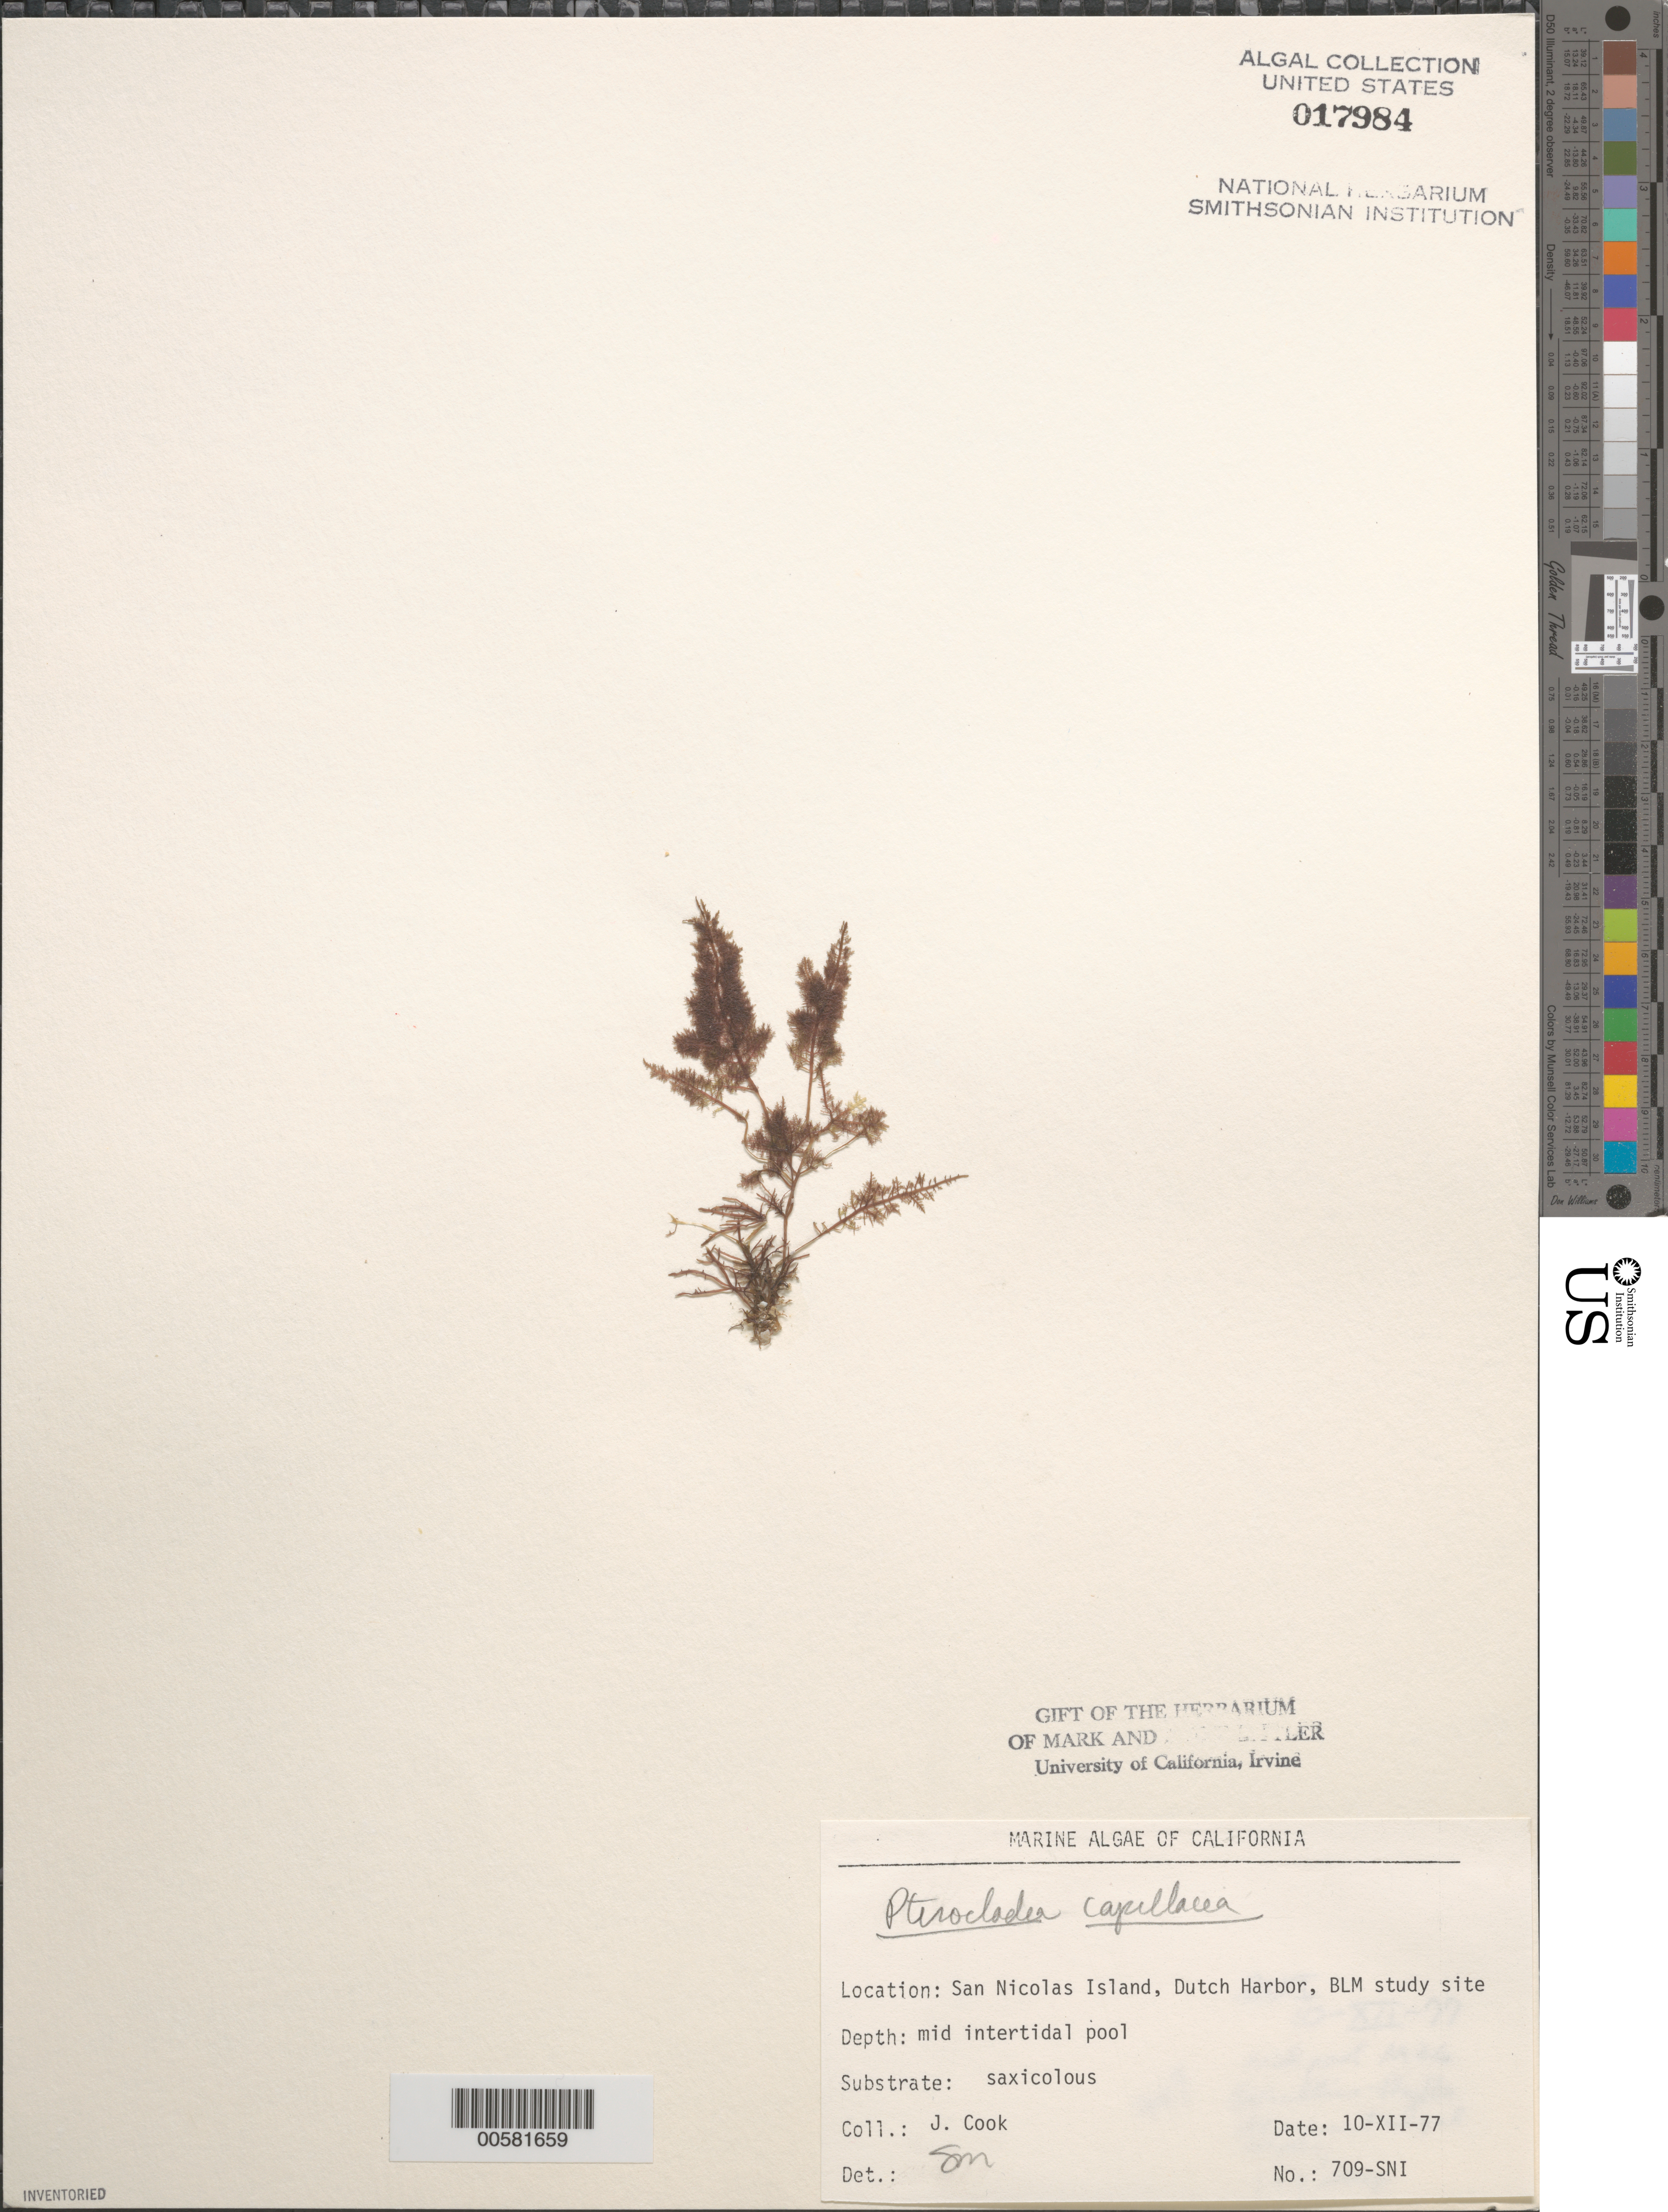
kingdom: Plantae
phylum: Rhodophyta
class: Florideophyceae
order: Gelidiales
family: Pterocladiaceae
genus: Pterocladiella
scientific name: Pterocladiella capillacea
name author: (S.G. Gmel.) Santelices & Hommers.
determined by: Algae name updating Project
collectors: J. Cook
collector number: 709-sni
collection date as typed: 10 Dec 1977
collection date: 1977-12-10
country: United States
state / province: California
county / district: Ventura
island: San Nicolas Island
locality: Dutch Harbor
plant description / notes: BLM-SOCALBIGHT Rocky Intertidal Survey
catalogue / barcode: US 17984